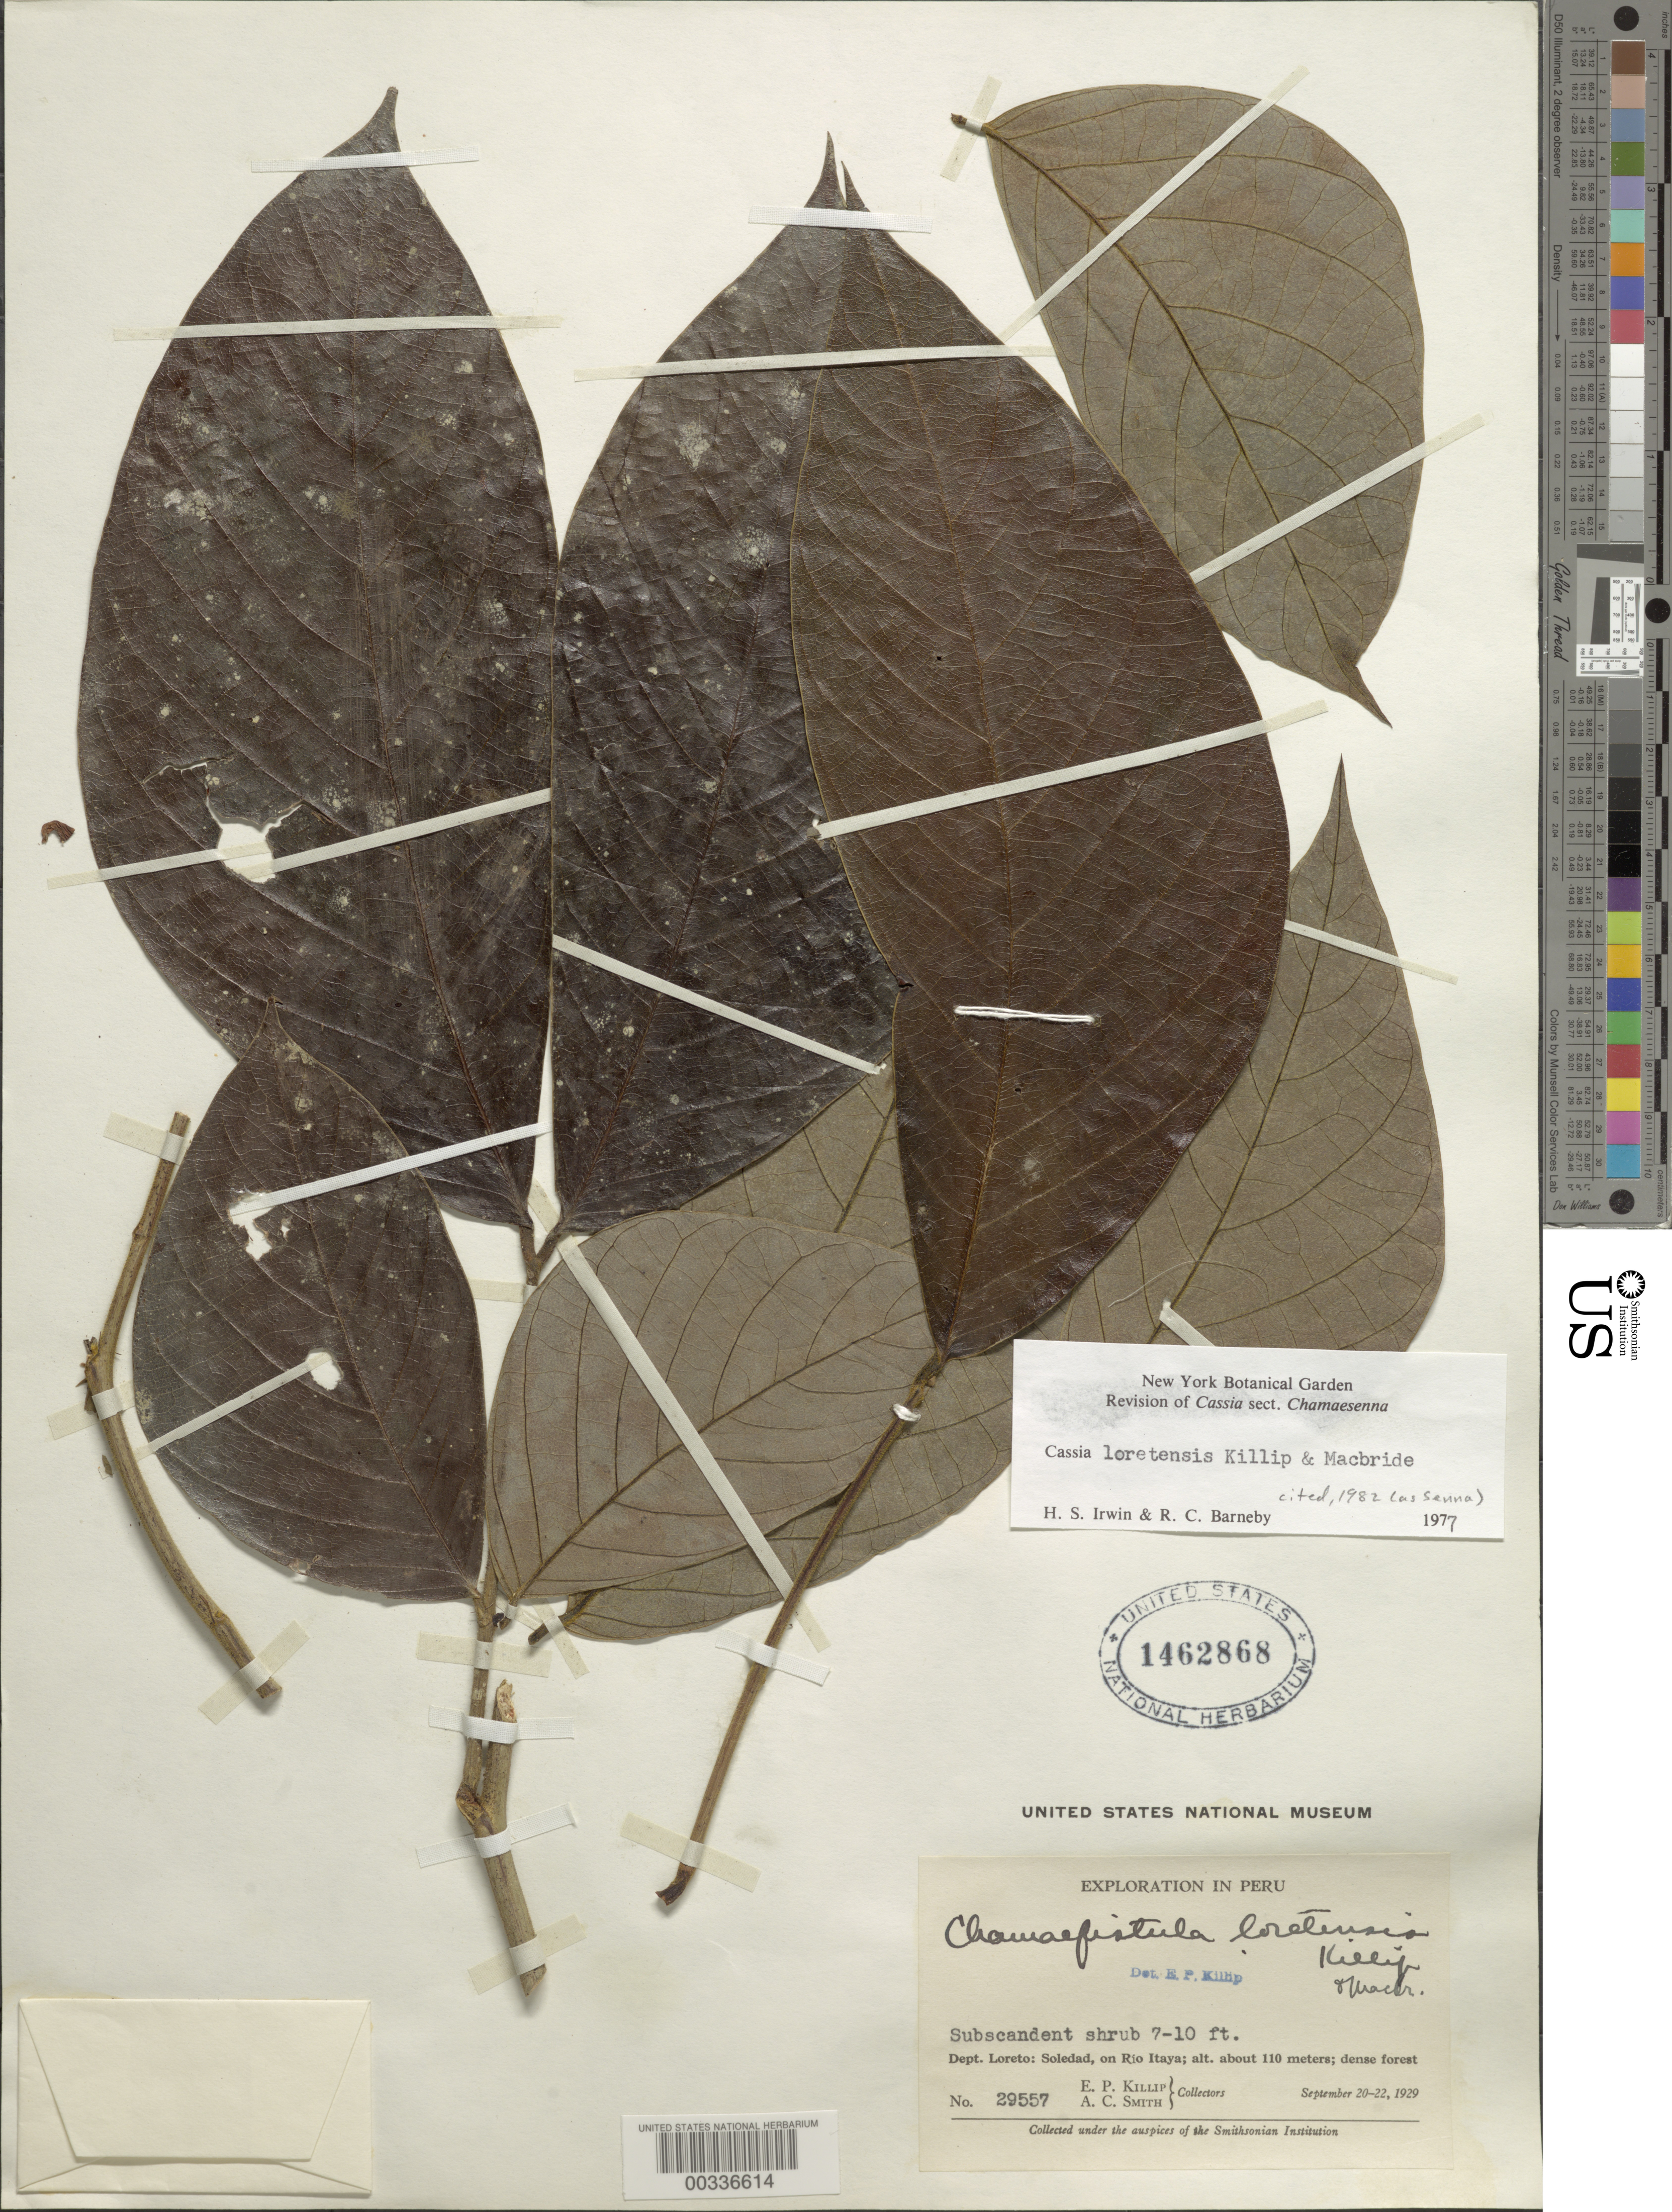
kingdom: Plantae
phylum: Tracheophyta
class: Magnoliopsida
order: Fabales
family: Fabaceae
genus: Senna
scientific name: Senna loretensis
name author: (Killip) H.S. Irwin & Barneby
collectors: E. P. Killip & A. C. Smith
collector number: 29557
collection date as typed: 20 Sep 1929 to 22 Sep 1929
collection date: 1929-09-20/1929-09-22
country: Peru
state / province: Loreto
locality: Soledad, on Rio Itaya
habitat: Dense forest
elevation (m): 110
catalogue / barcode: US 1462868